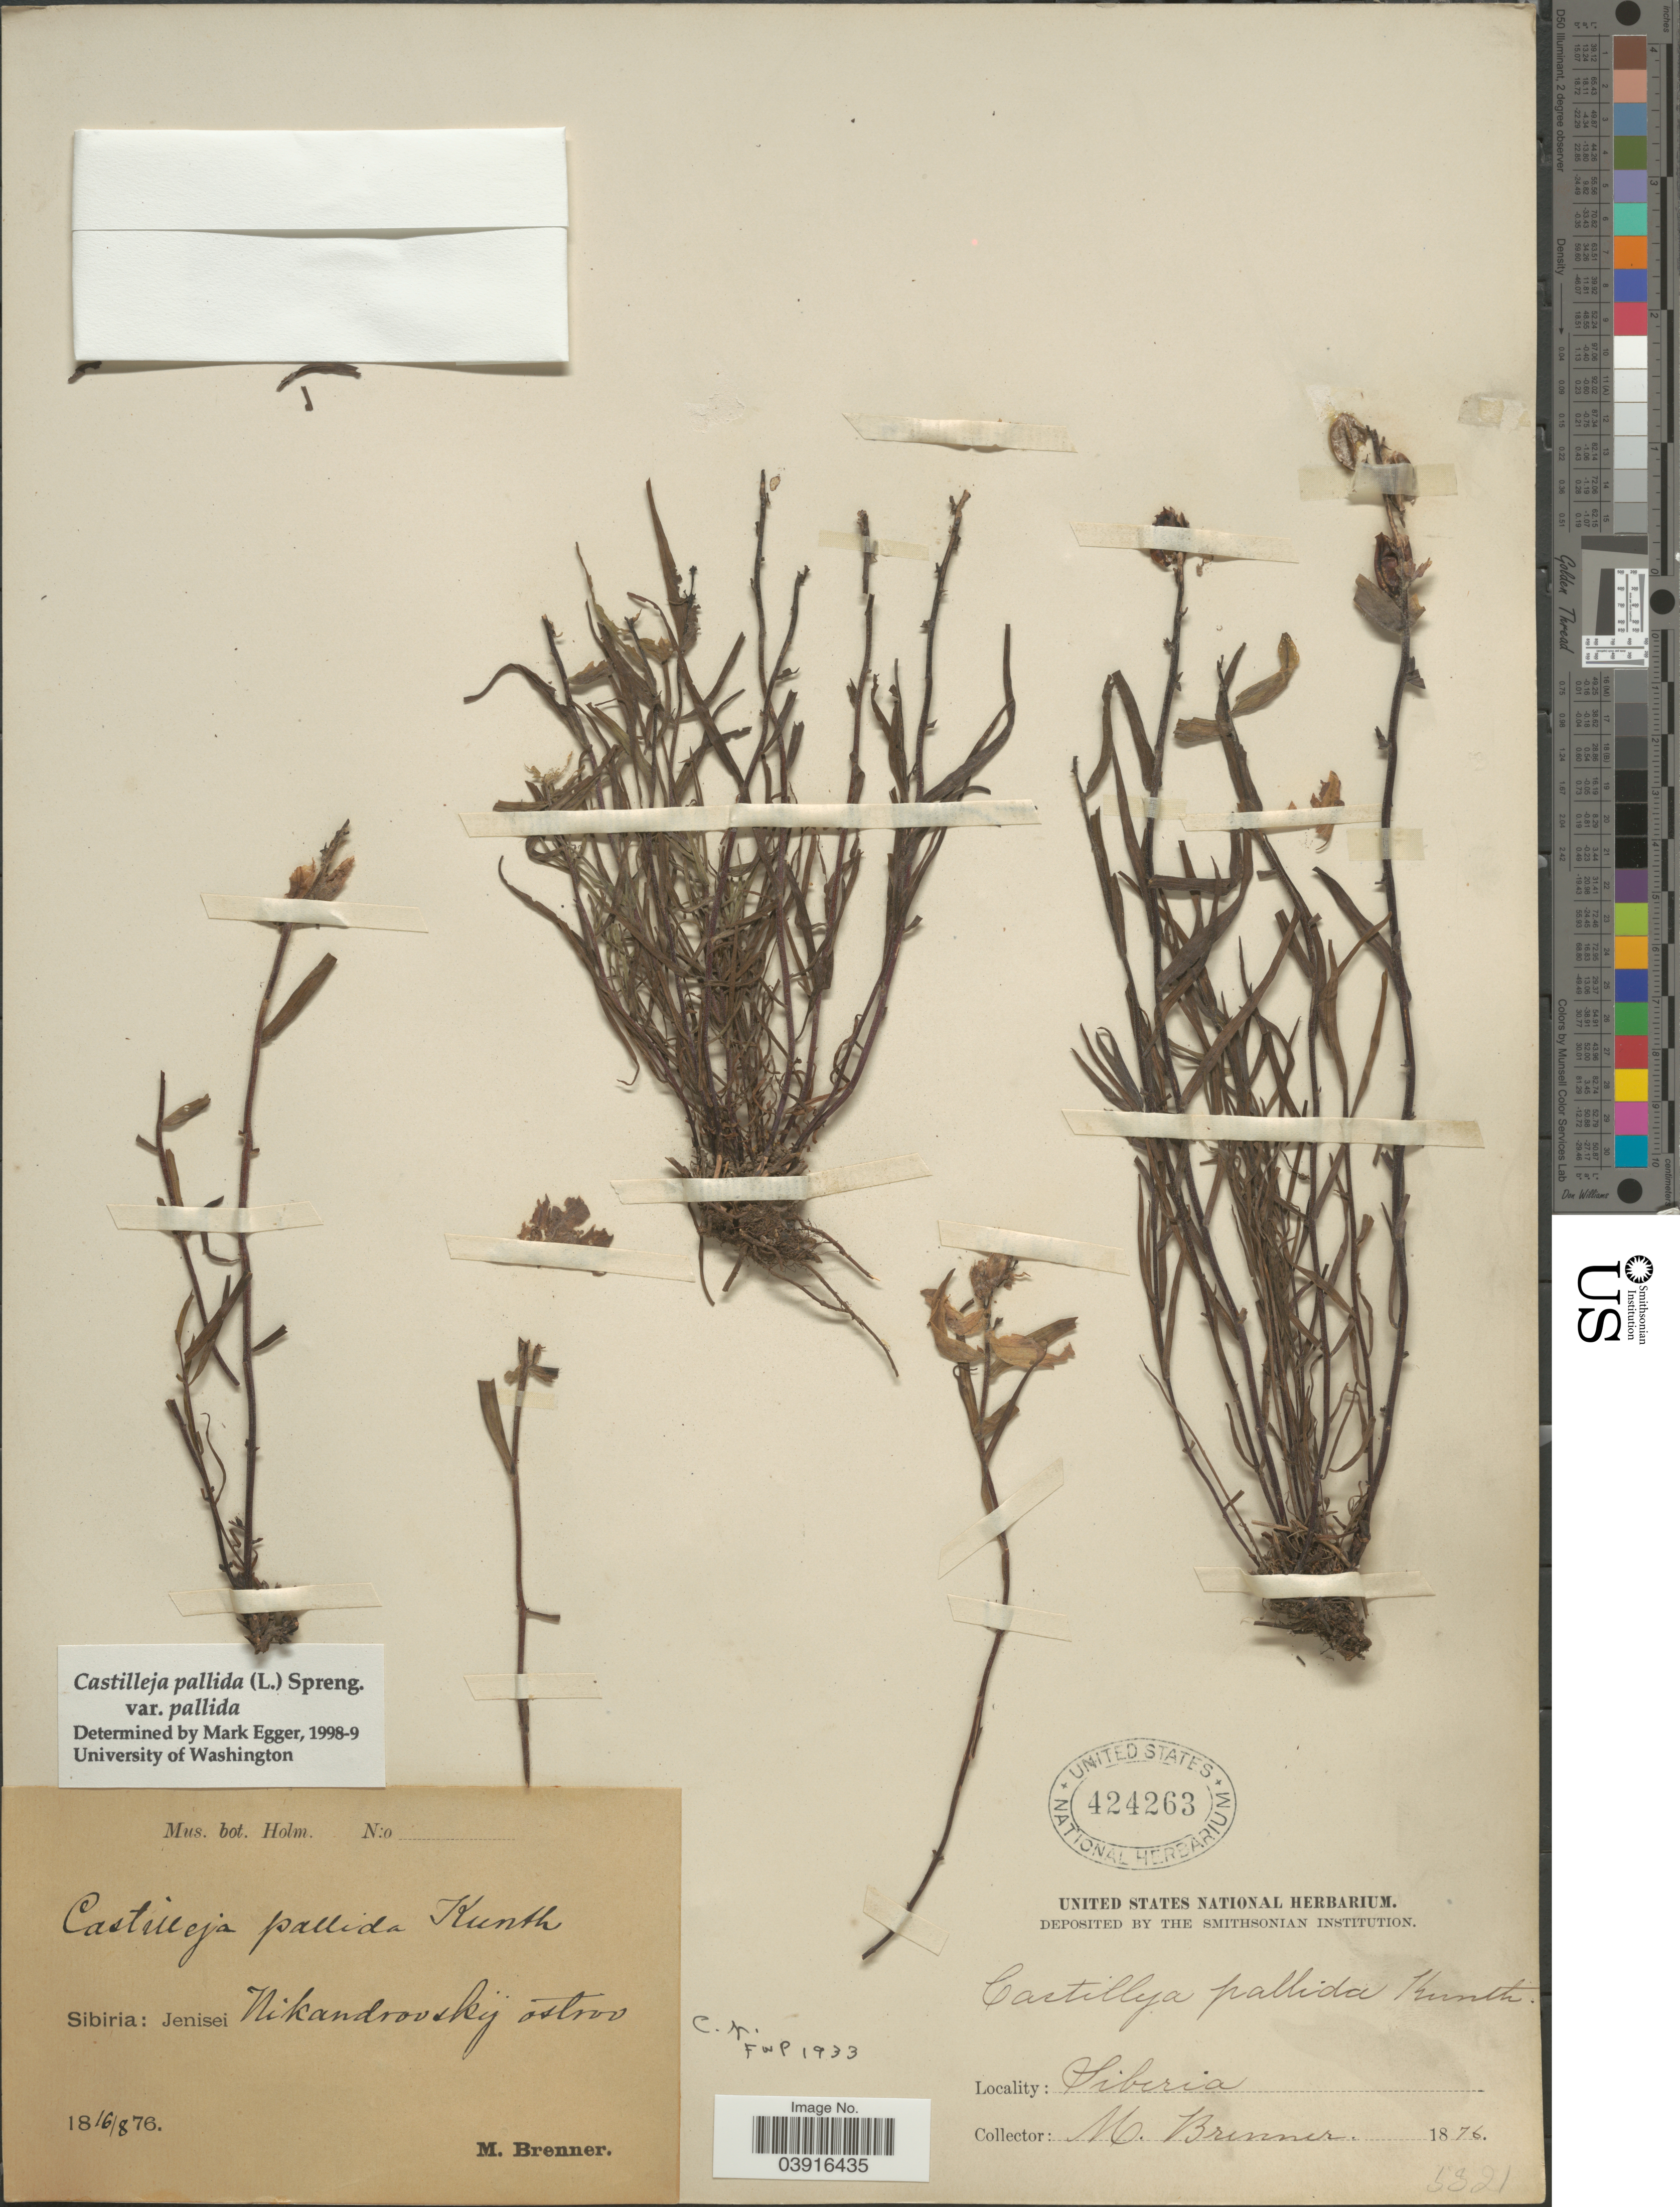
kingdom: Plantae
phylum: Tracheophyta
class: Magnoliopsida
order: Lamiales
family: Orobanchaceae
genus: Castilleja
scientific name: Castilleja pallida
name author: (L.) Spreng.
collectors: M. Brenner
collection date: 1876-08-16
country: Russian Federation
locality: Sibiria: Jenisei. Nikandrovsky ostrov.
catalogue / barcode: US 424263